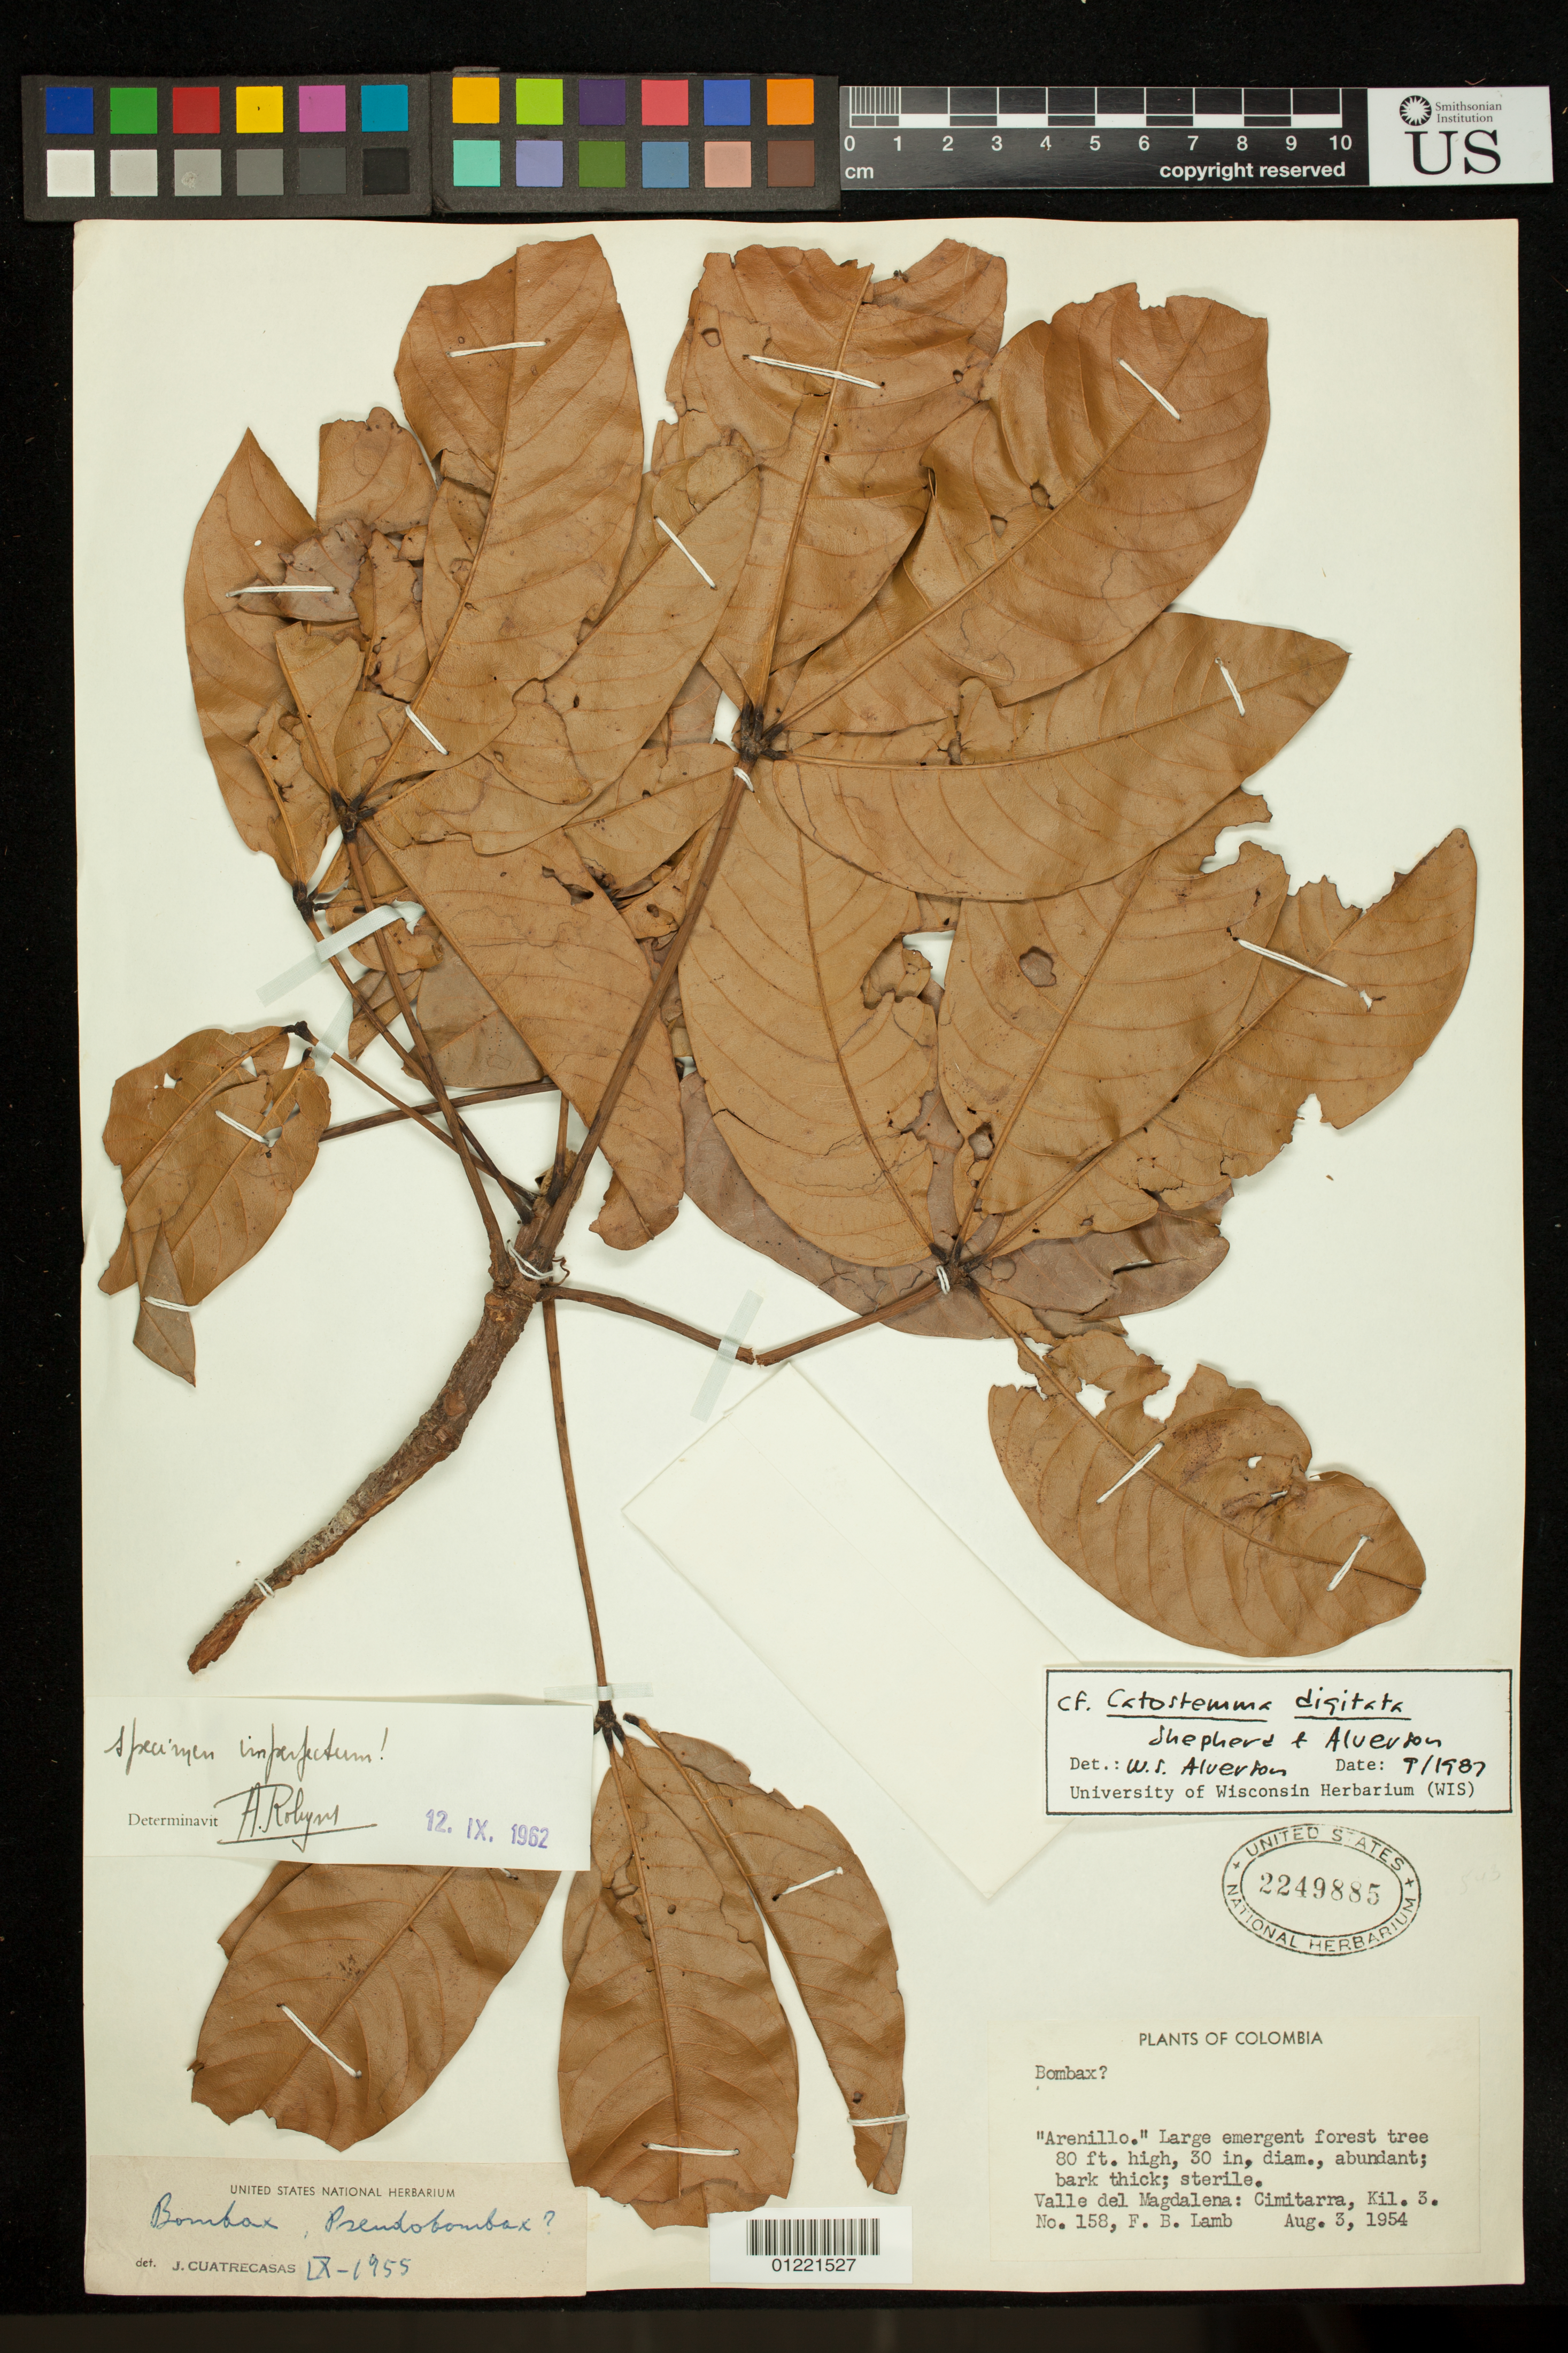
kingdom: Plantae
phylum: Tracheophyta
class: Magnoliopsida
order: Malvales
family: Malvaceae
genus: Catostemma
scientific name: Catostemma digitata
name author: J.D. Sheph. & W.S. Alverson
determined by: Dorr, Laurence J., Curator (BOT), Smithsonian Institution - National Museum of Natural History (UNITED STATES)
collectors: F. B. Lamb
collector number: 158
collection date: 1954-08-03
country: Colombia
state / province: Santander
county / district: Cimitarra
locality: Valle del Magdalena: Cimitarra, Kil. 3.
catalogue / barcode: US 2249885